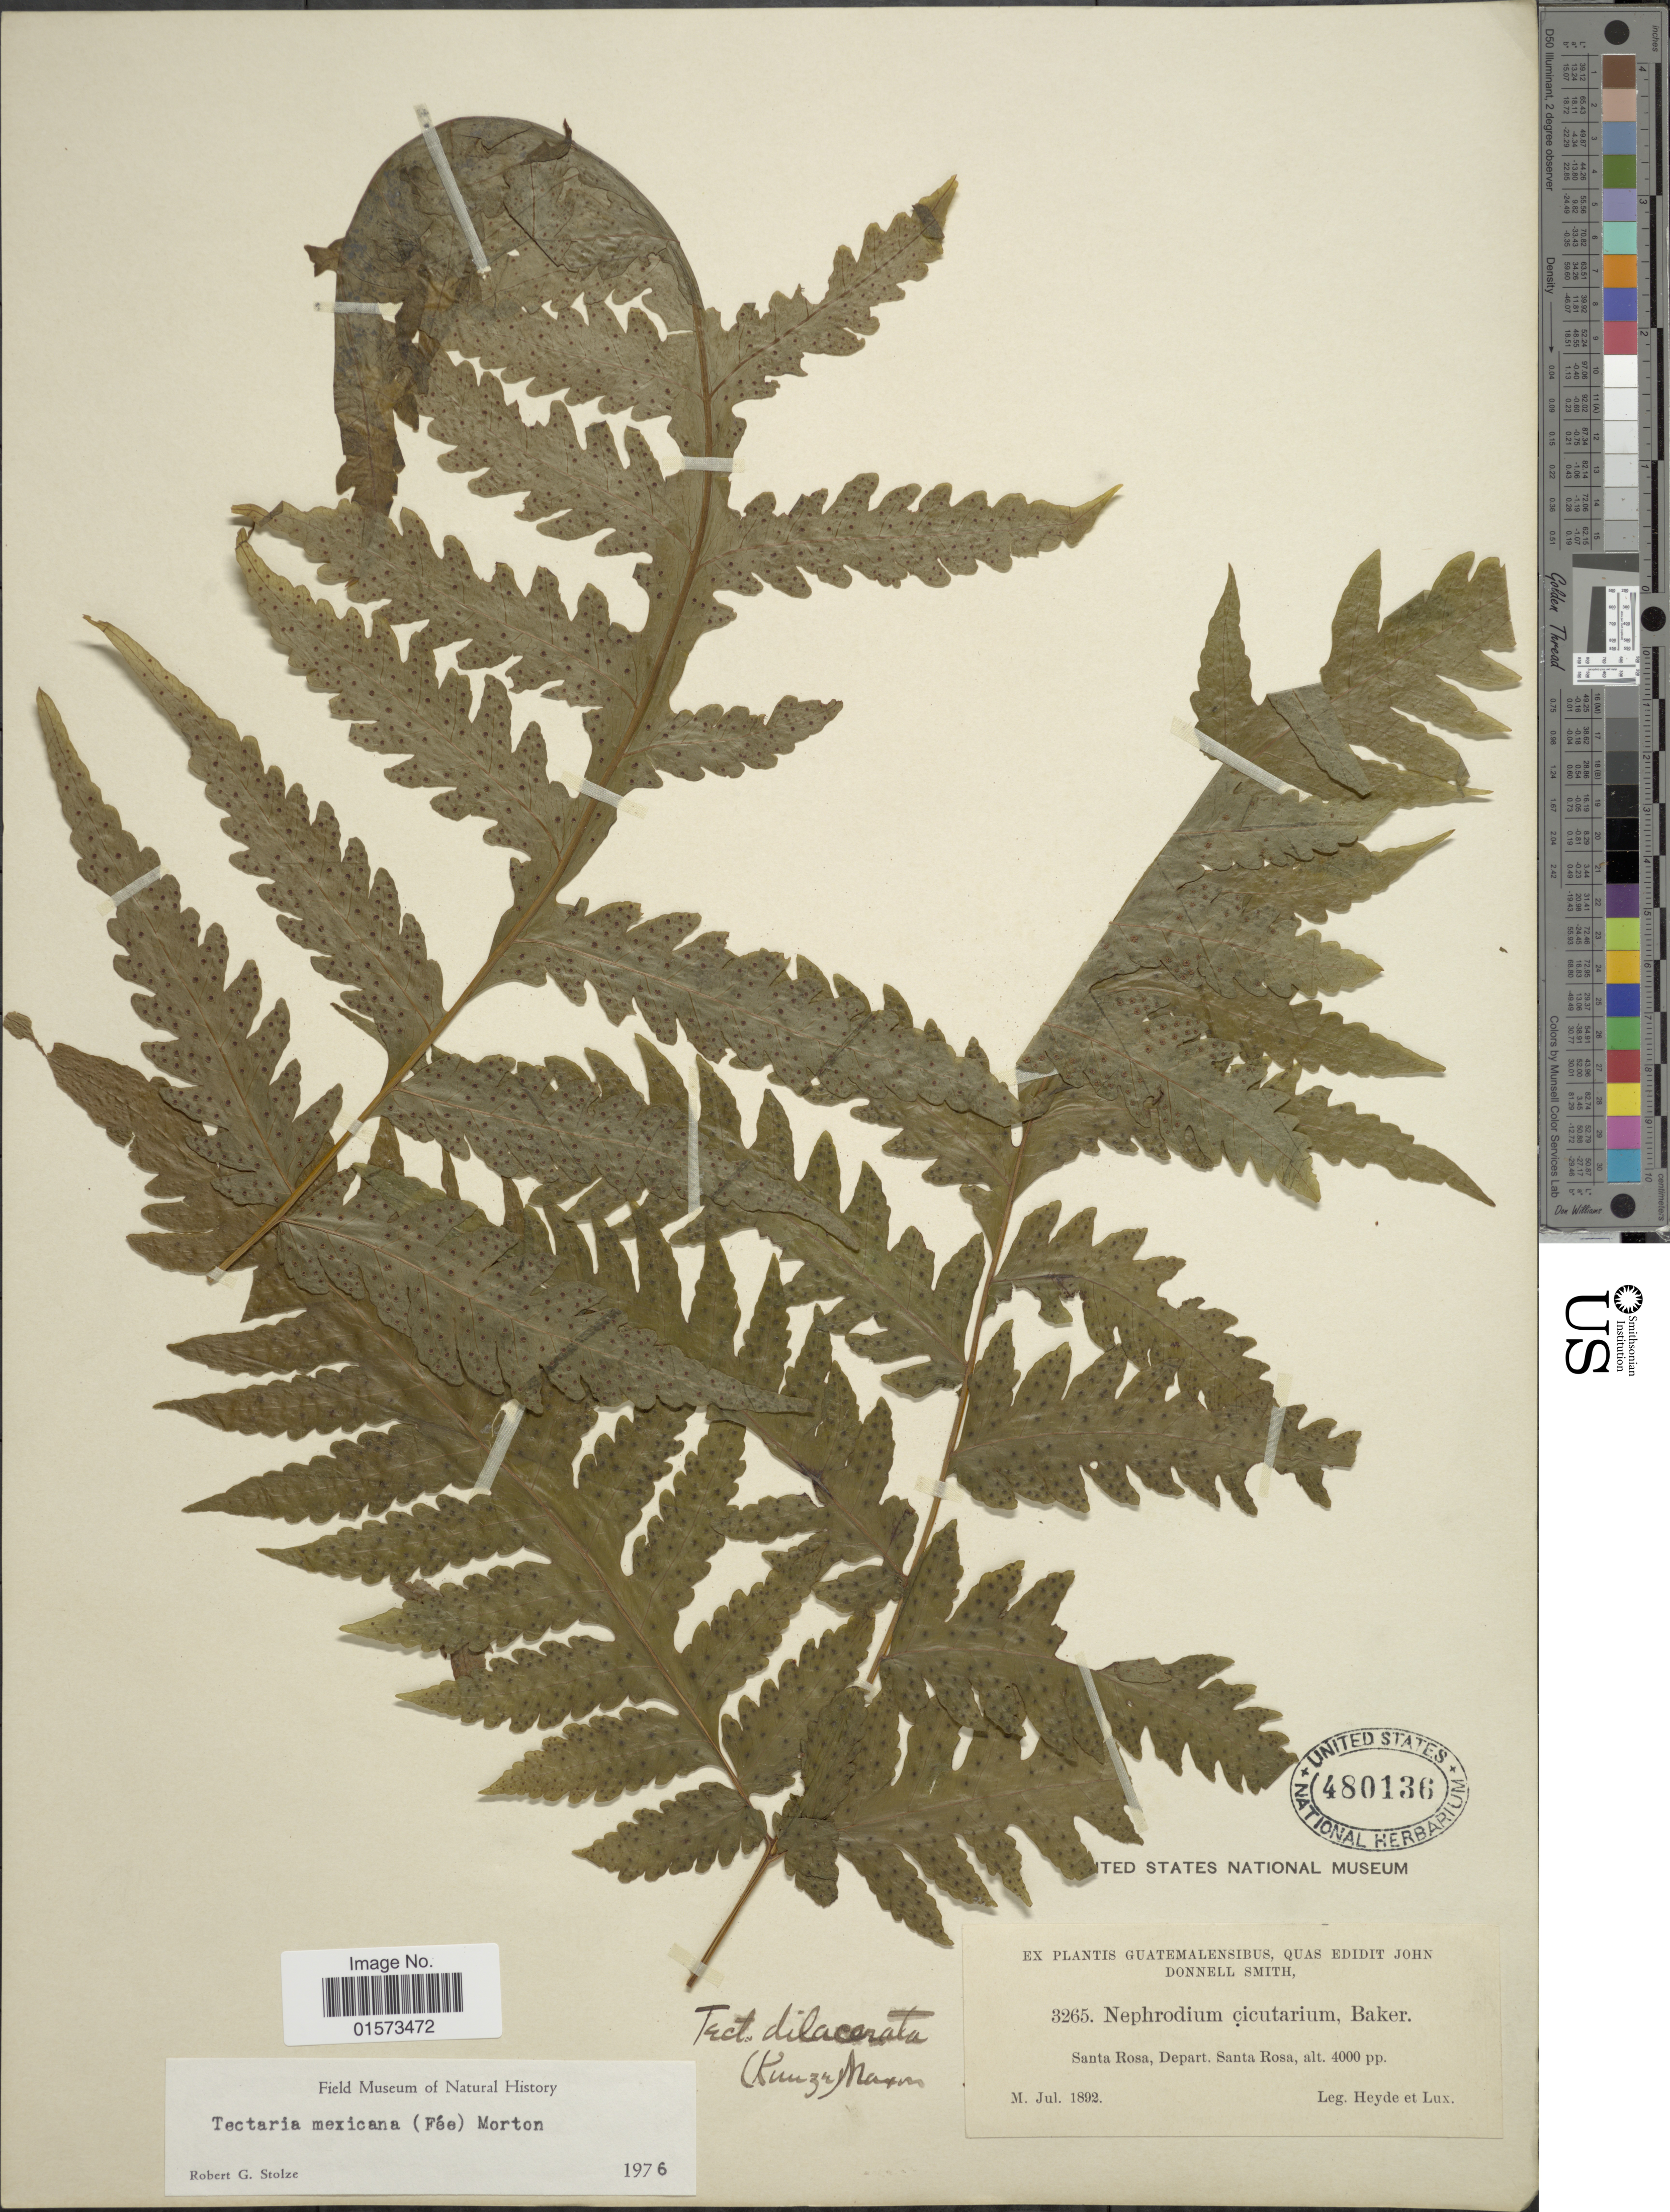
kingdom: Plantae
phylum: Tracheophyta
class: Polypodiopsida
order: Polypodiales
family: Tectariaceae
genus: Tectaria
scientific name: Tectaria mexicana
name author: (Fée) C.V. Morton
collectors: Heyde & Lux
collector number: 3265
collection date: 1892-07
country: Guatemala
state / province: Santa Rosa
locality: Santa Rosa, Depart. Santa Rosa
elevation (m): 1219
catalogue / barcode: US 480136